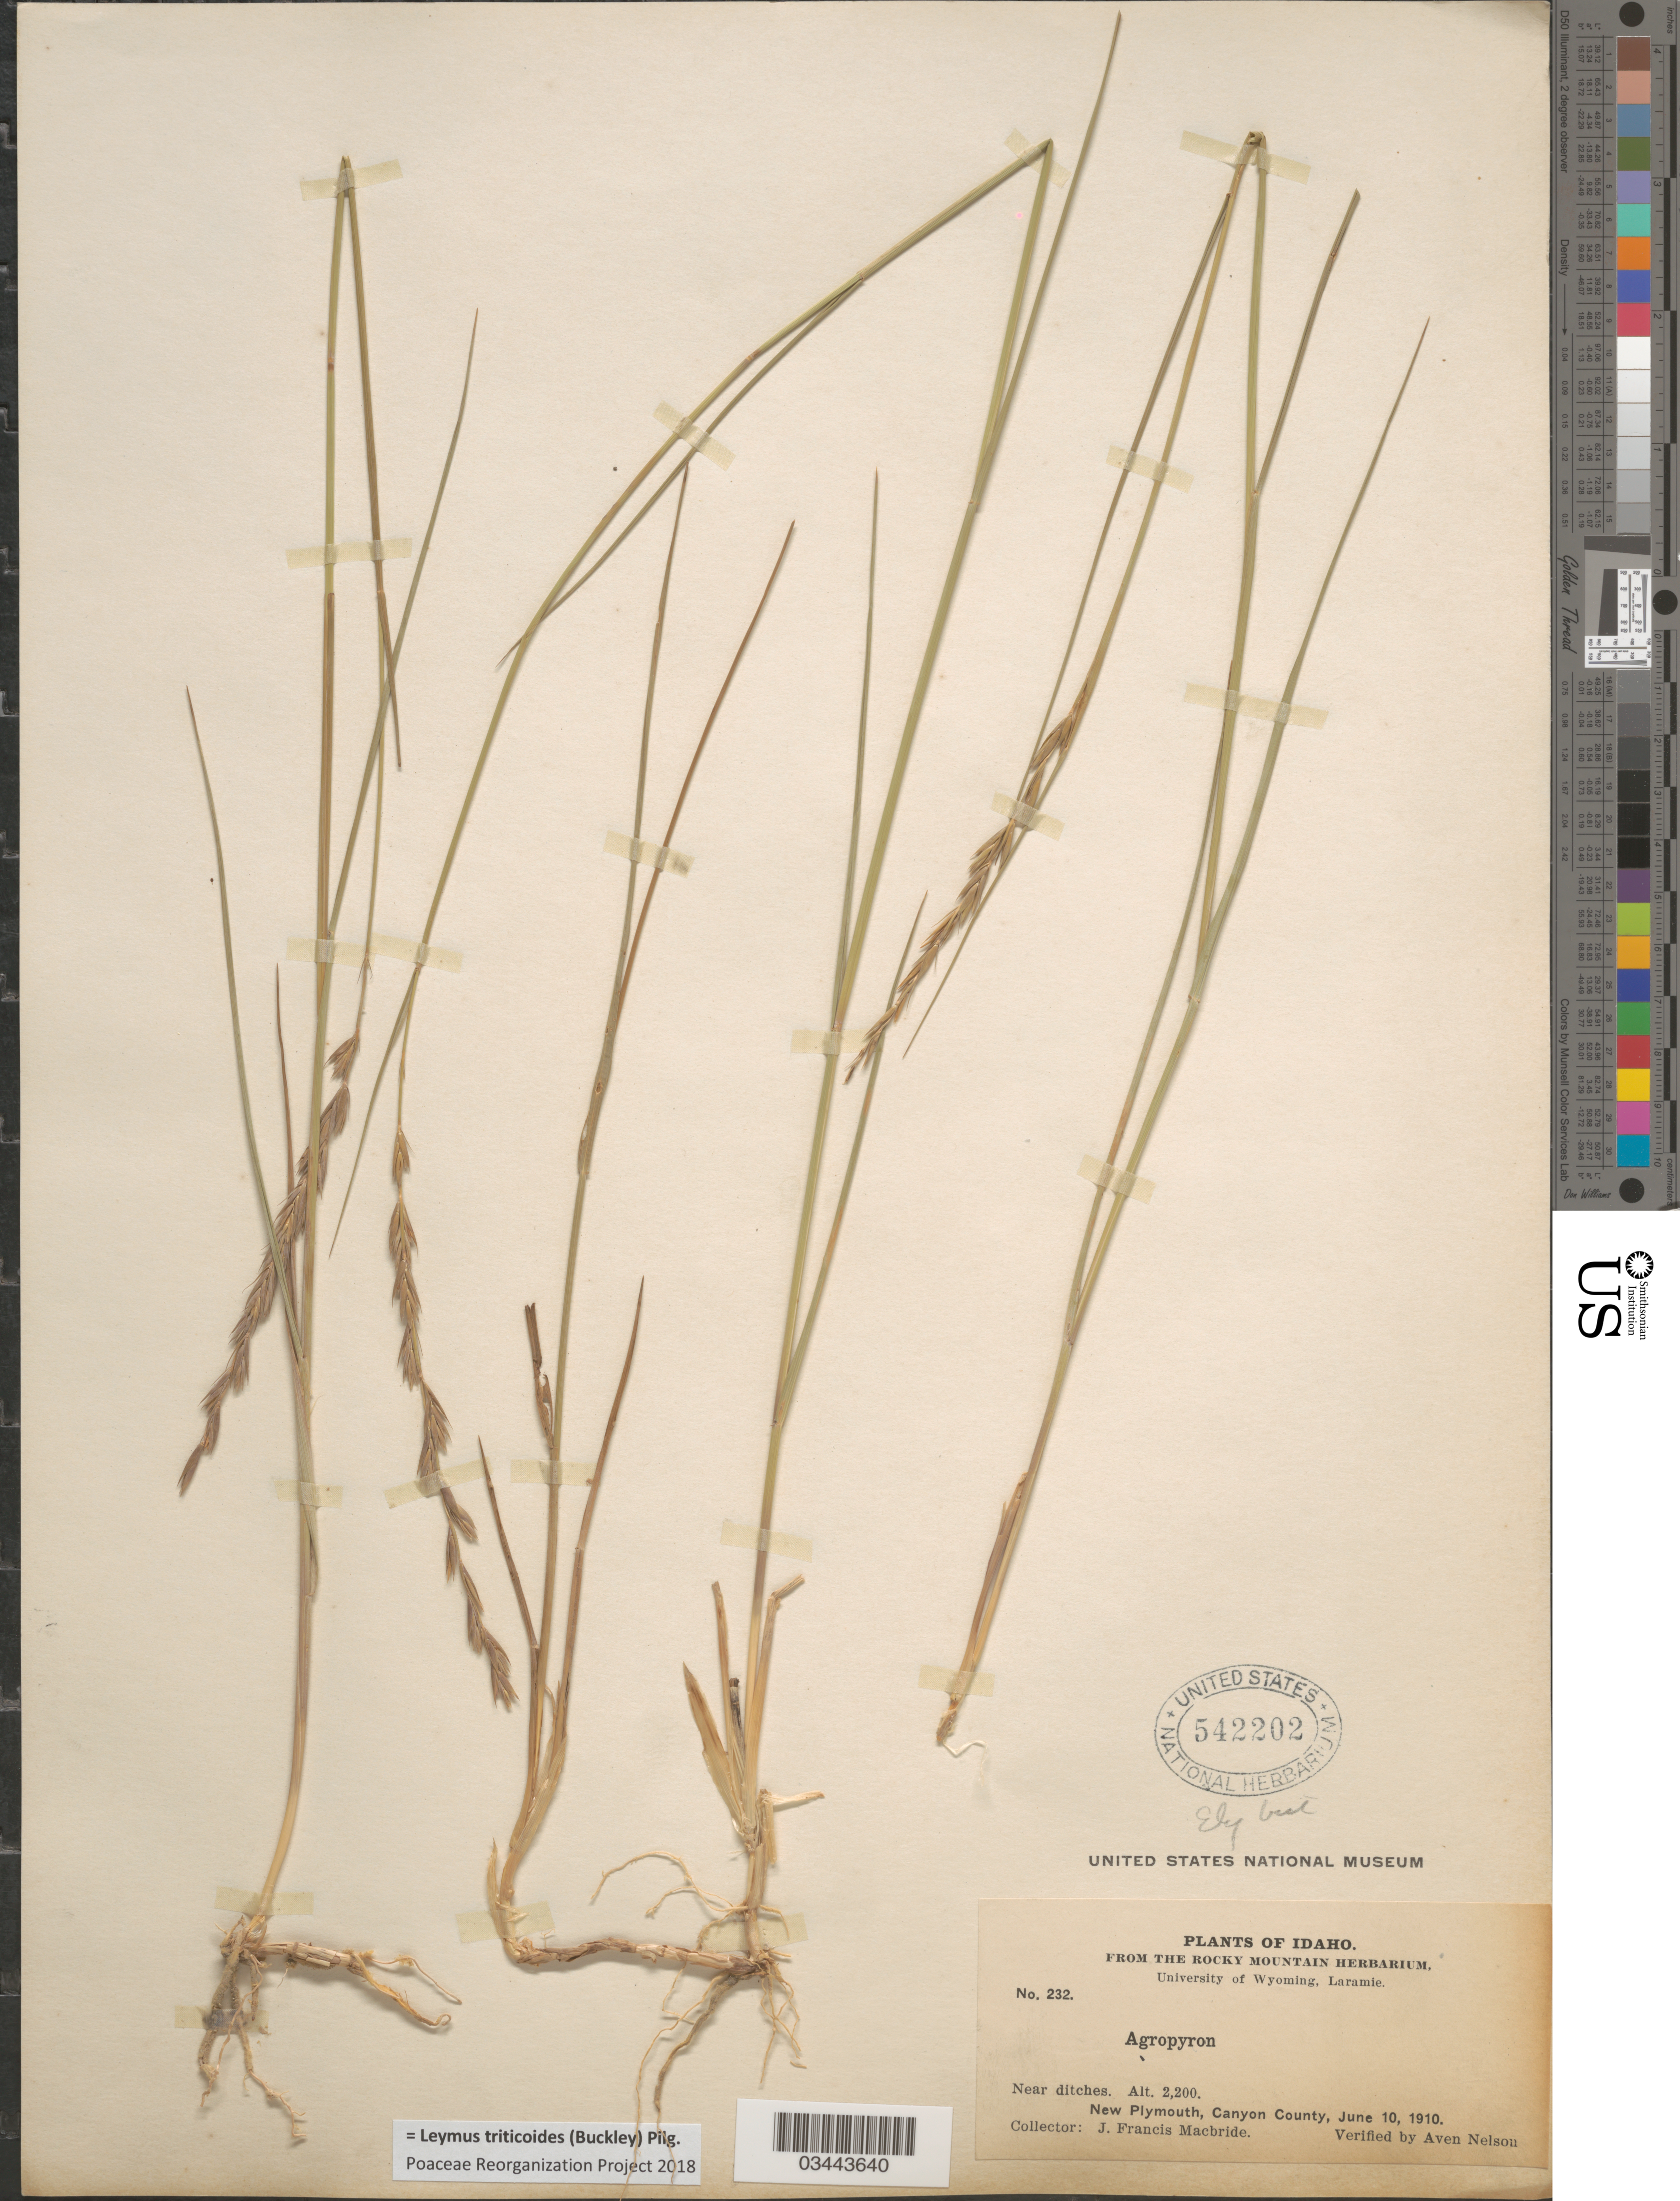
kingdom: Plantae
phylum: Tracheophyta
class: Liliopsida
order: Poales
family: Poaceae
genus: Leymus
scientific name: Leymus triticoides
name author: (Buckley) Pilg.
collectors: J. F. Macbride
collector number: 232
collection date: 1910-06-10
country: United States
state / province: Idaho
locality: Near ditches. New Plymouth, Canyon County.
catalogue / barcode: US 542202